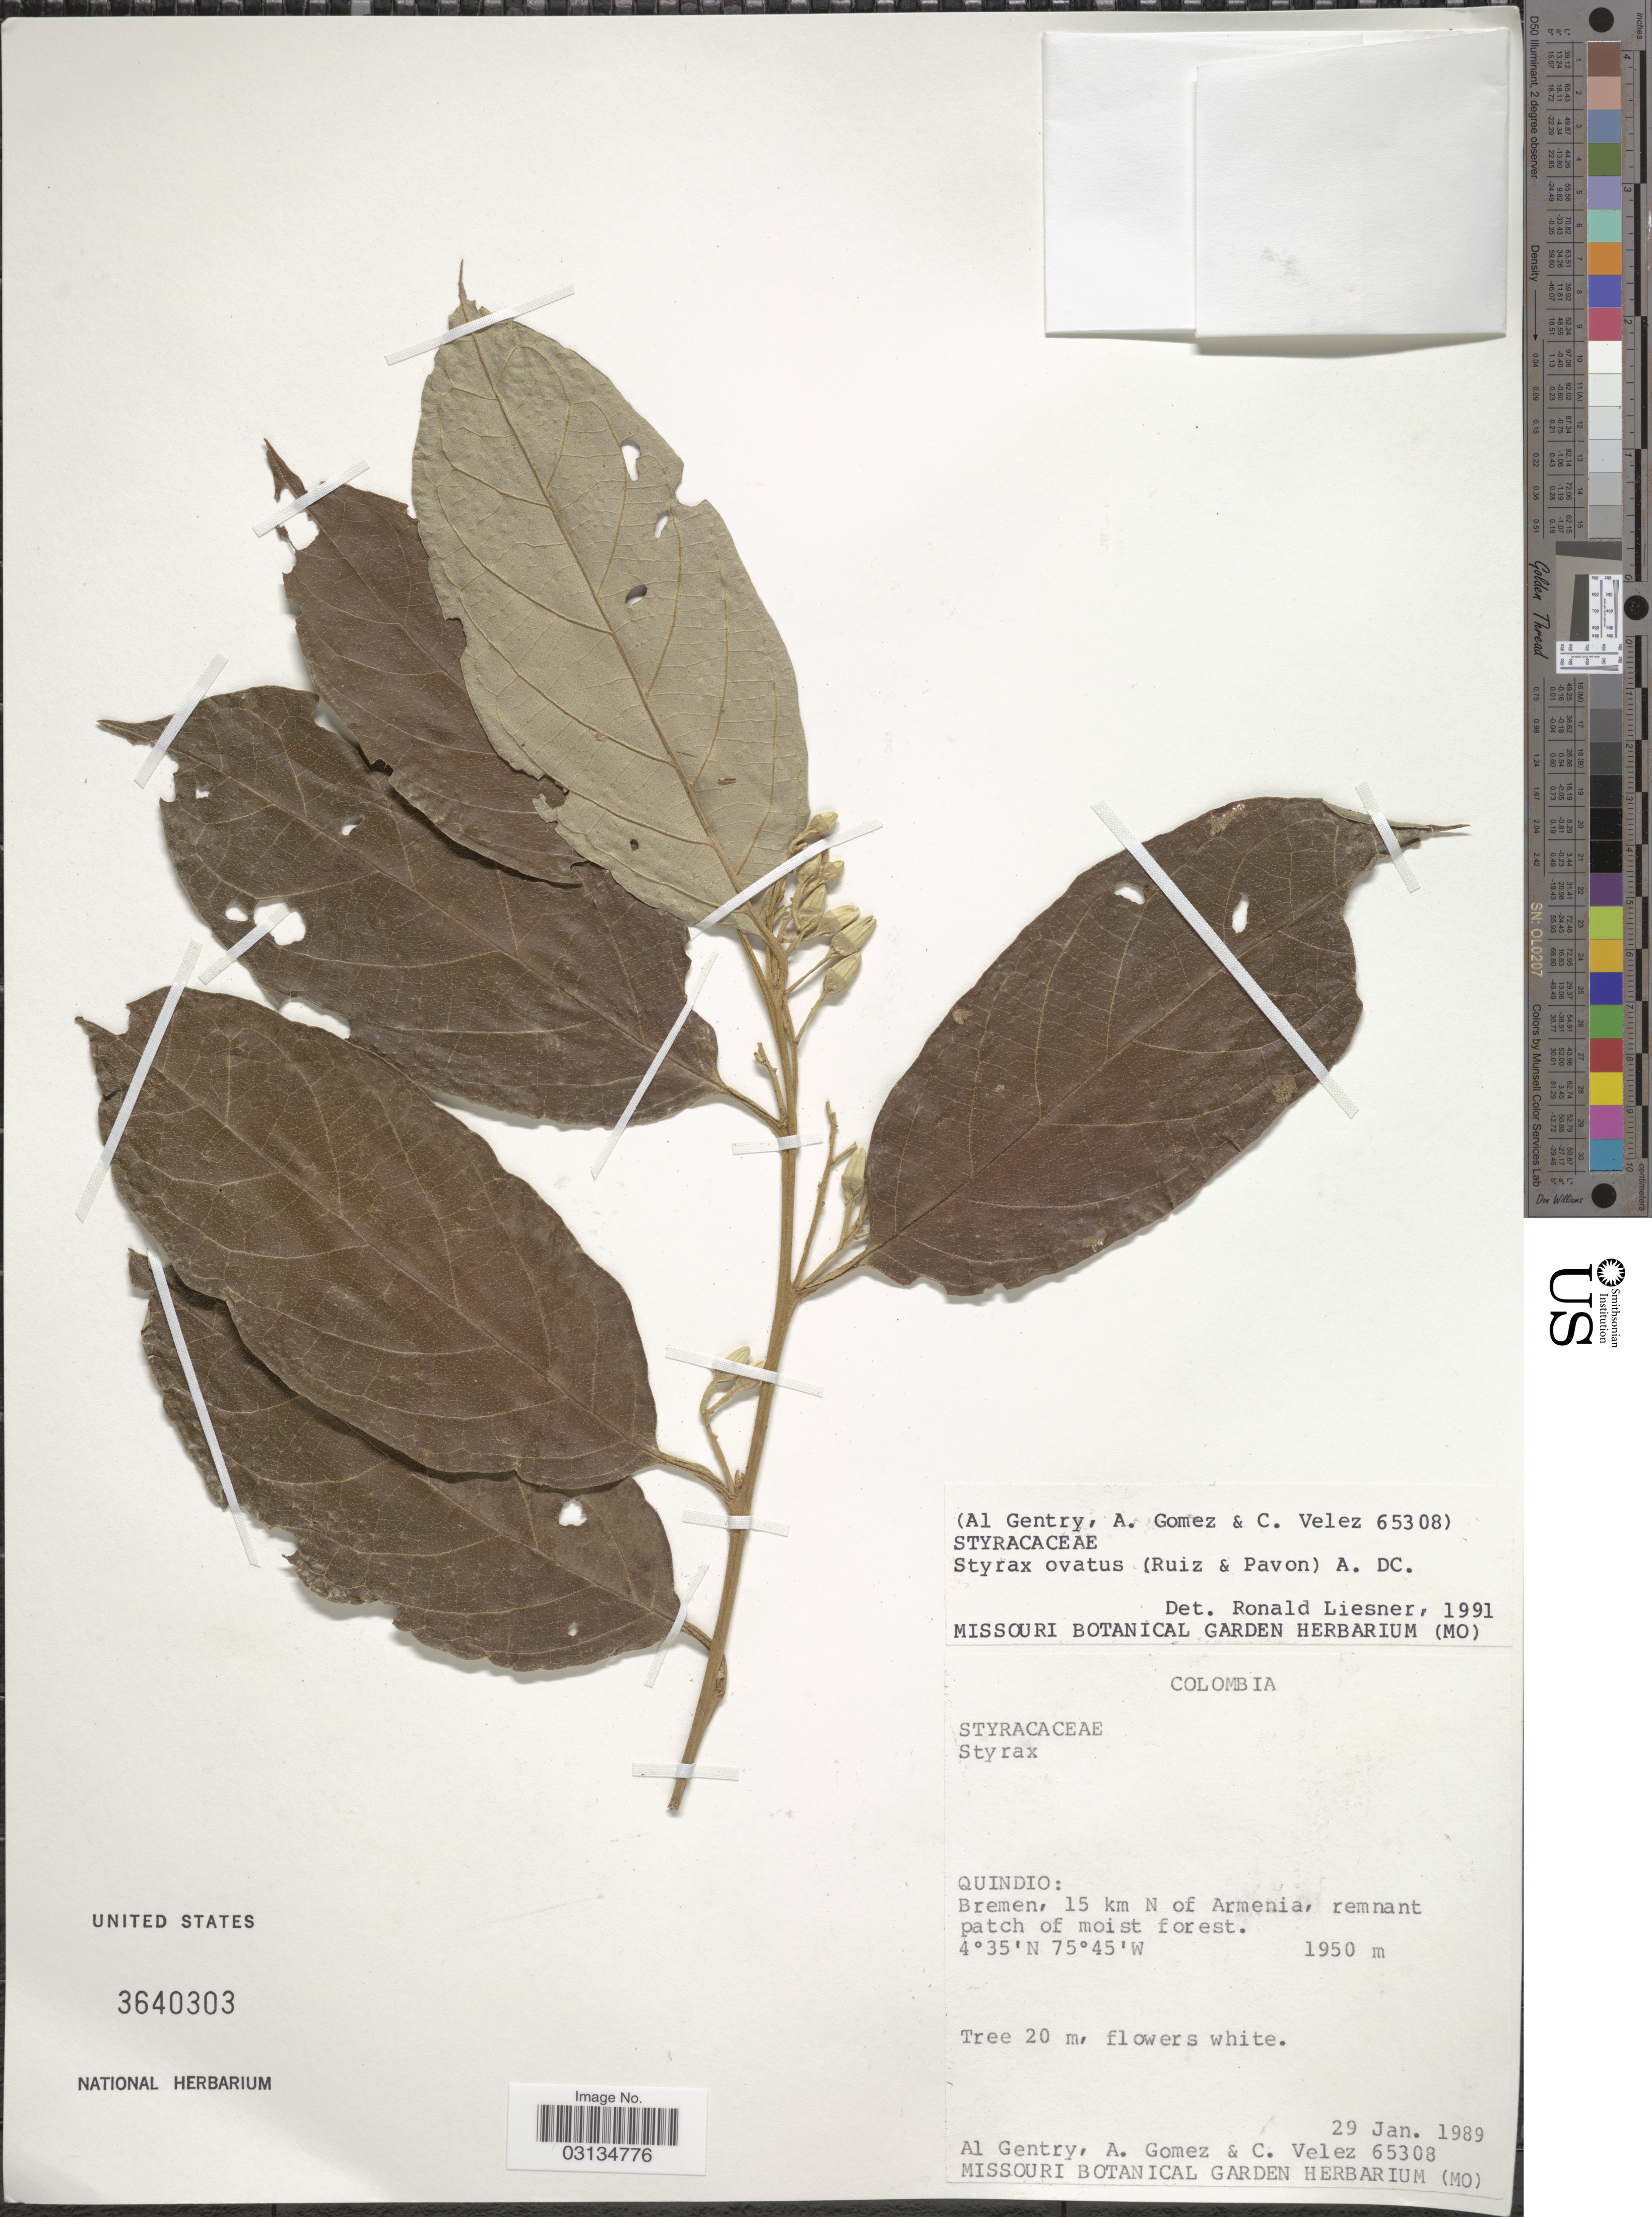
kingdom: Plantae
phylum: Tracheophyta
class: Magnoliopsida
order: Ericales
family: Styracaceae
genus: Styrax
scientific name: Styrax ovatus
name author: (Ruiz & Pav.) A. DC.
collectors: A. H. Gentry, A. Gomez & C. Velez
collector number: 65308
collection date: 1989-01-29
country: Colombia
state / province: Quindío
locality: Bremen, 15 km N of Armenia.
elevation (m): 1950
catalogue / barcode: US 3640303